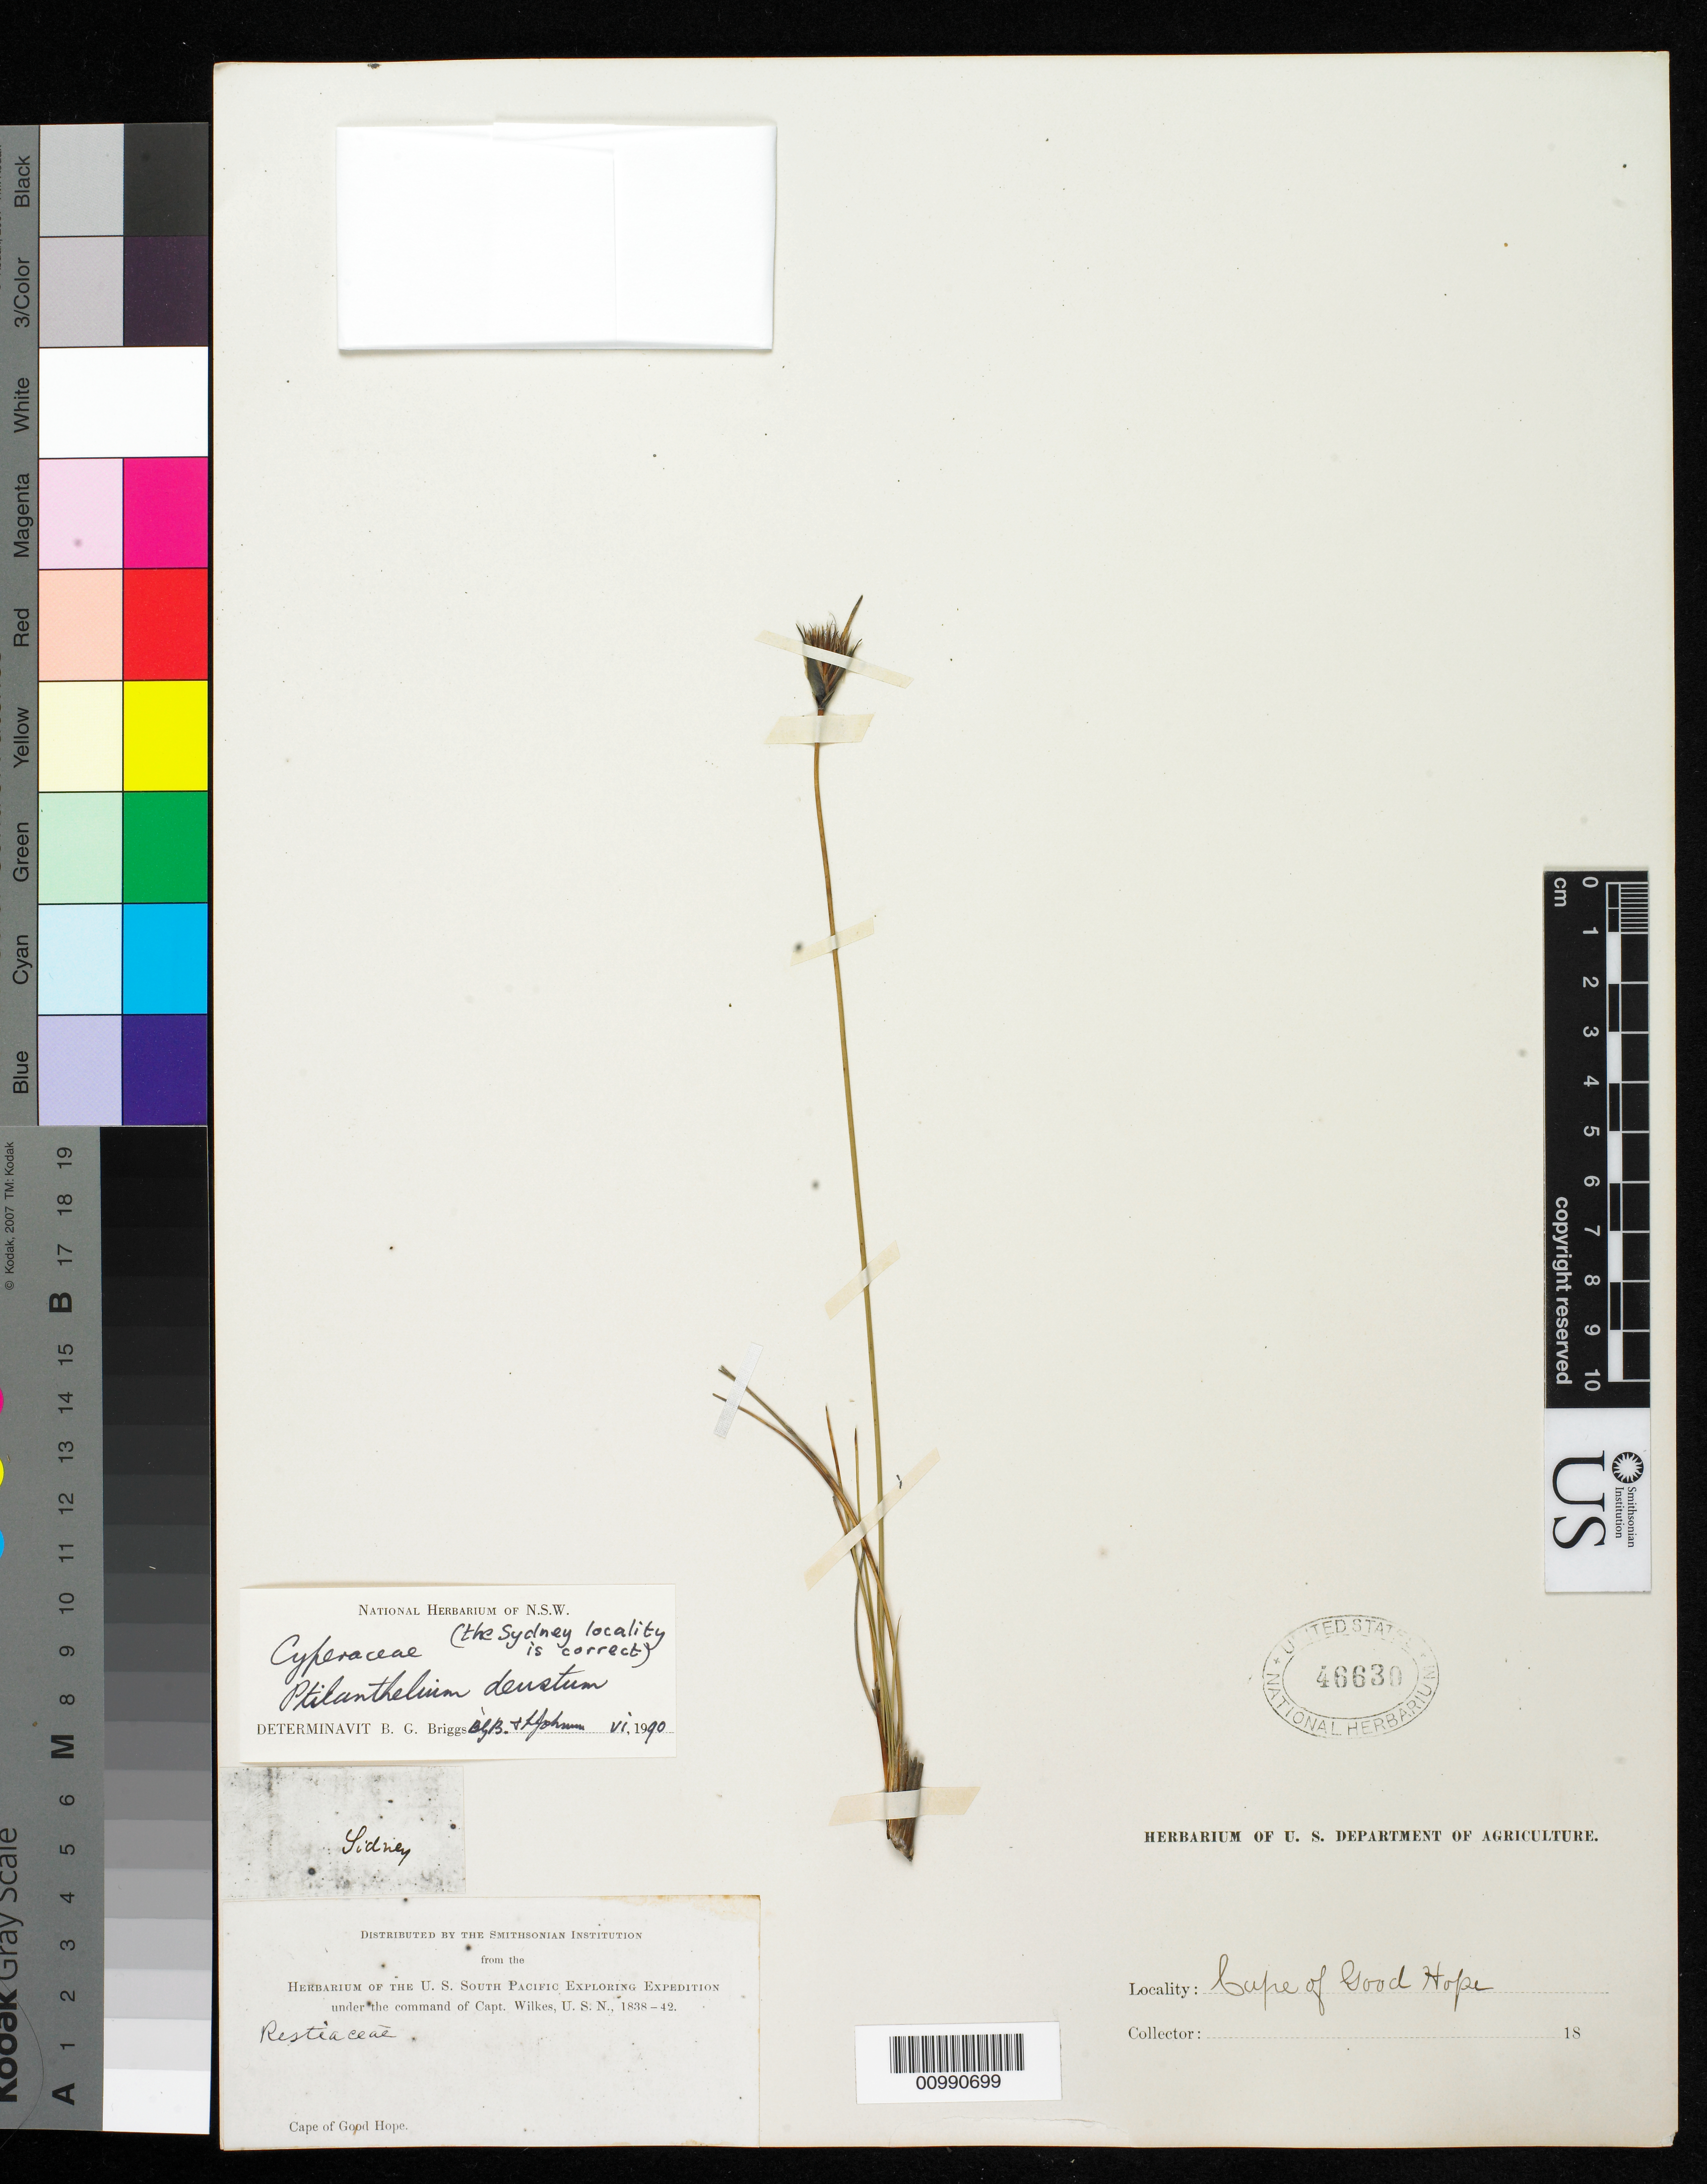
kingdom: Plantae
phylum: Tracheophyta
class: Liliopsida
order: Poales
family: Cyperaceae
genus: Ptilothrix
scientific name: Ptilothrix deusta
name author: (R. Br.) K.L. Wilson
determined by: Strong, Mark T., (BOT), Smithsonian Institution - National Museum of Natural History (UNITED STATES)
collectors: Wilkes Explor. Exped.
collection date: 1838/1842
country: Australia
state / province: New South Wales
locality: Sydney.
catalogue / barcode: US 46630